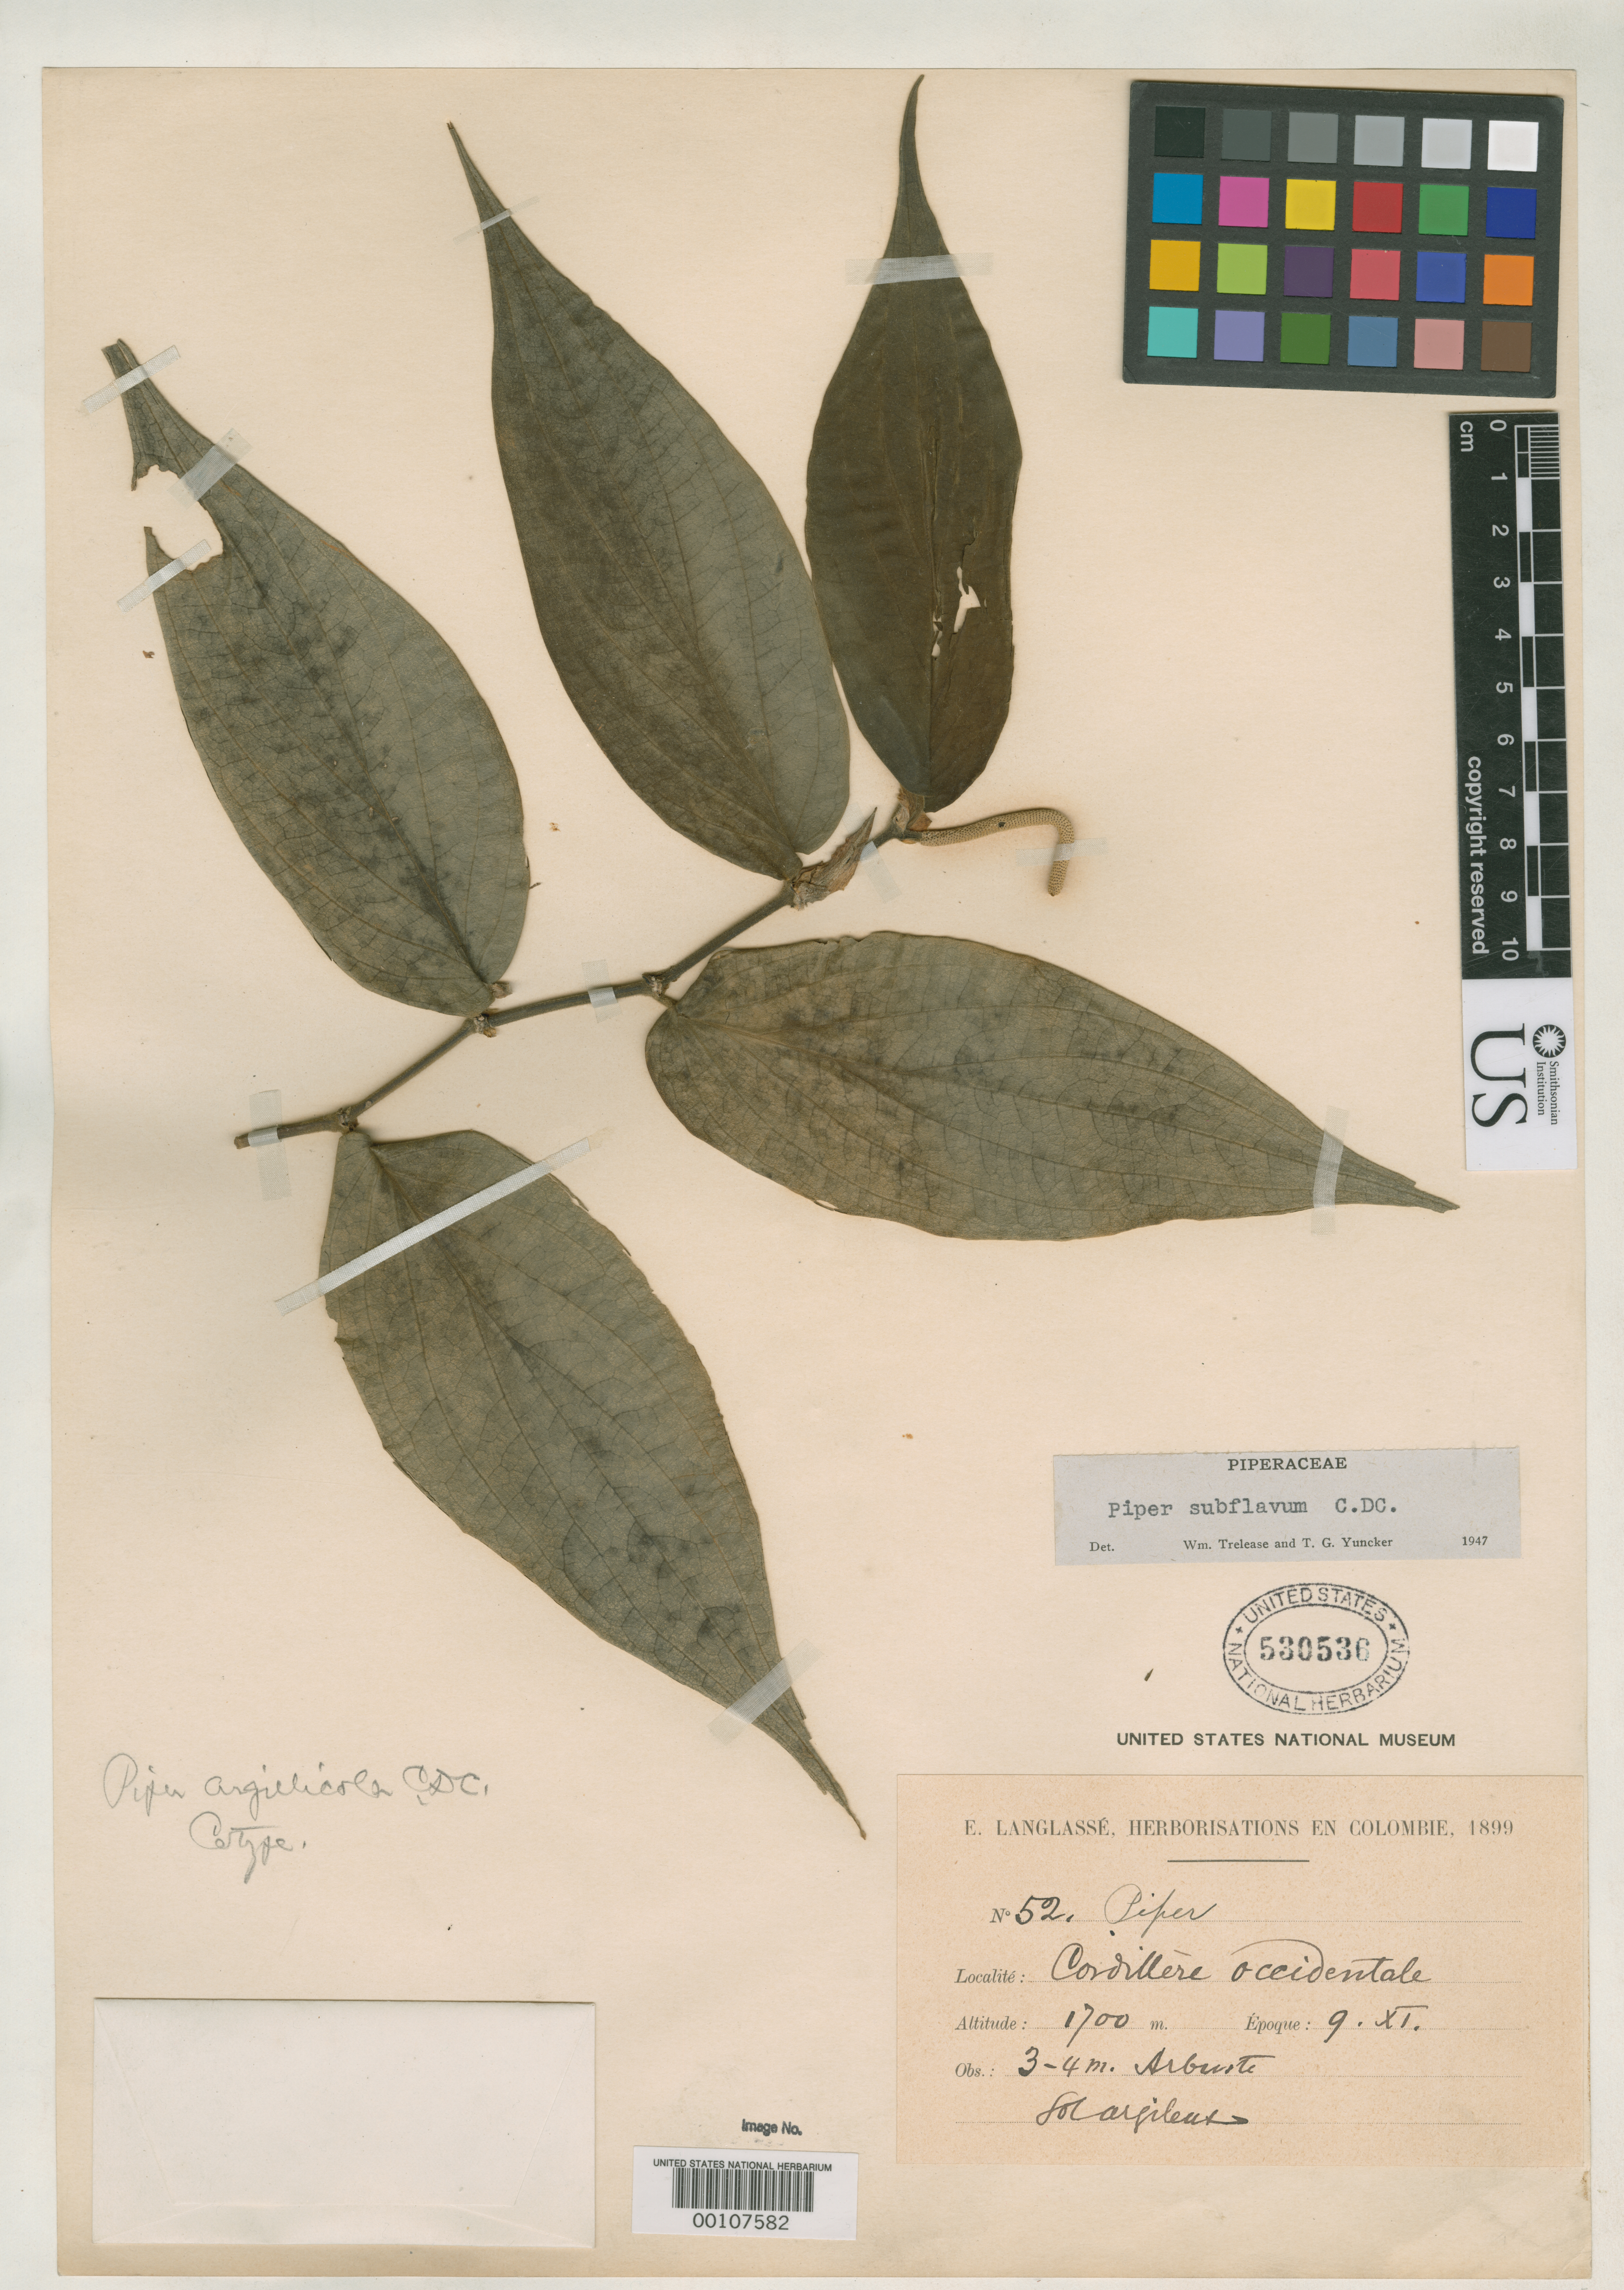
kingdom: Plantae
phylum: Tracheophyta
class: Magnoliopsida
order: Piperales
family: Piperaceae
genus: Piper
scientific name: Piper argillicola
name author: C. DC.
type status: Isotype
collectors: E. Langlassé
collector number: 52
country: Colombia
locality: Cordillera Occidentale.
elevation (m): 1700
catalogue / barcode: US 530536